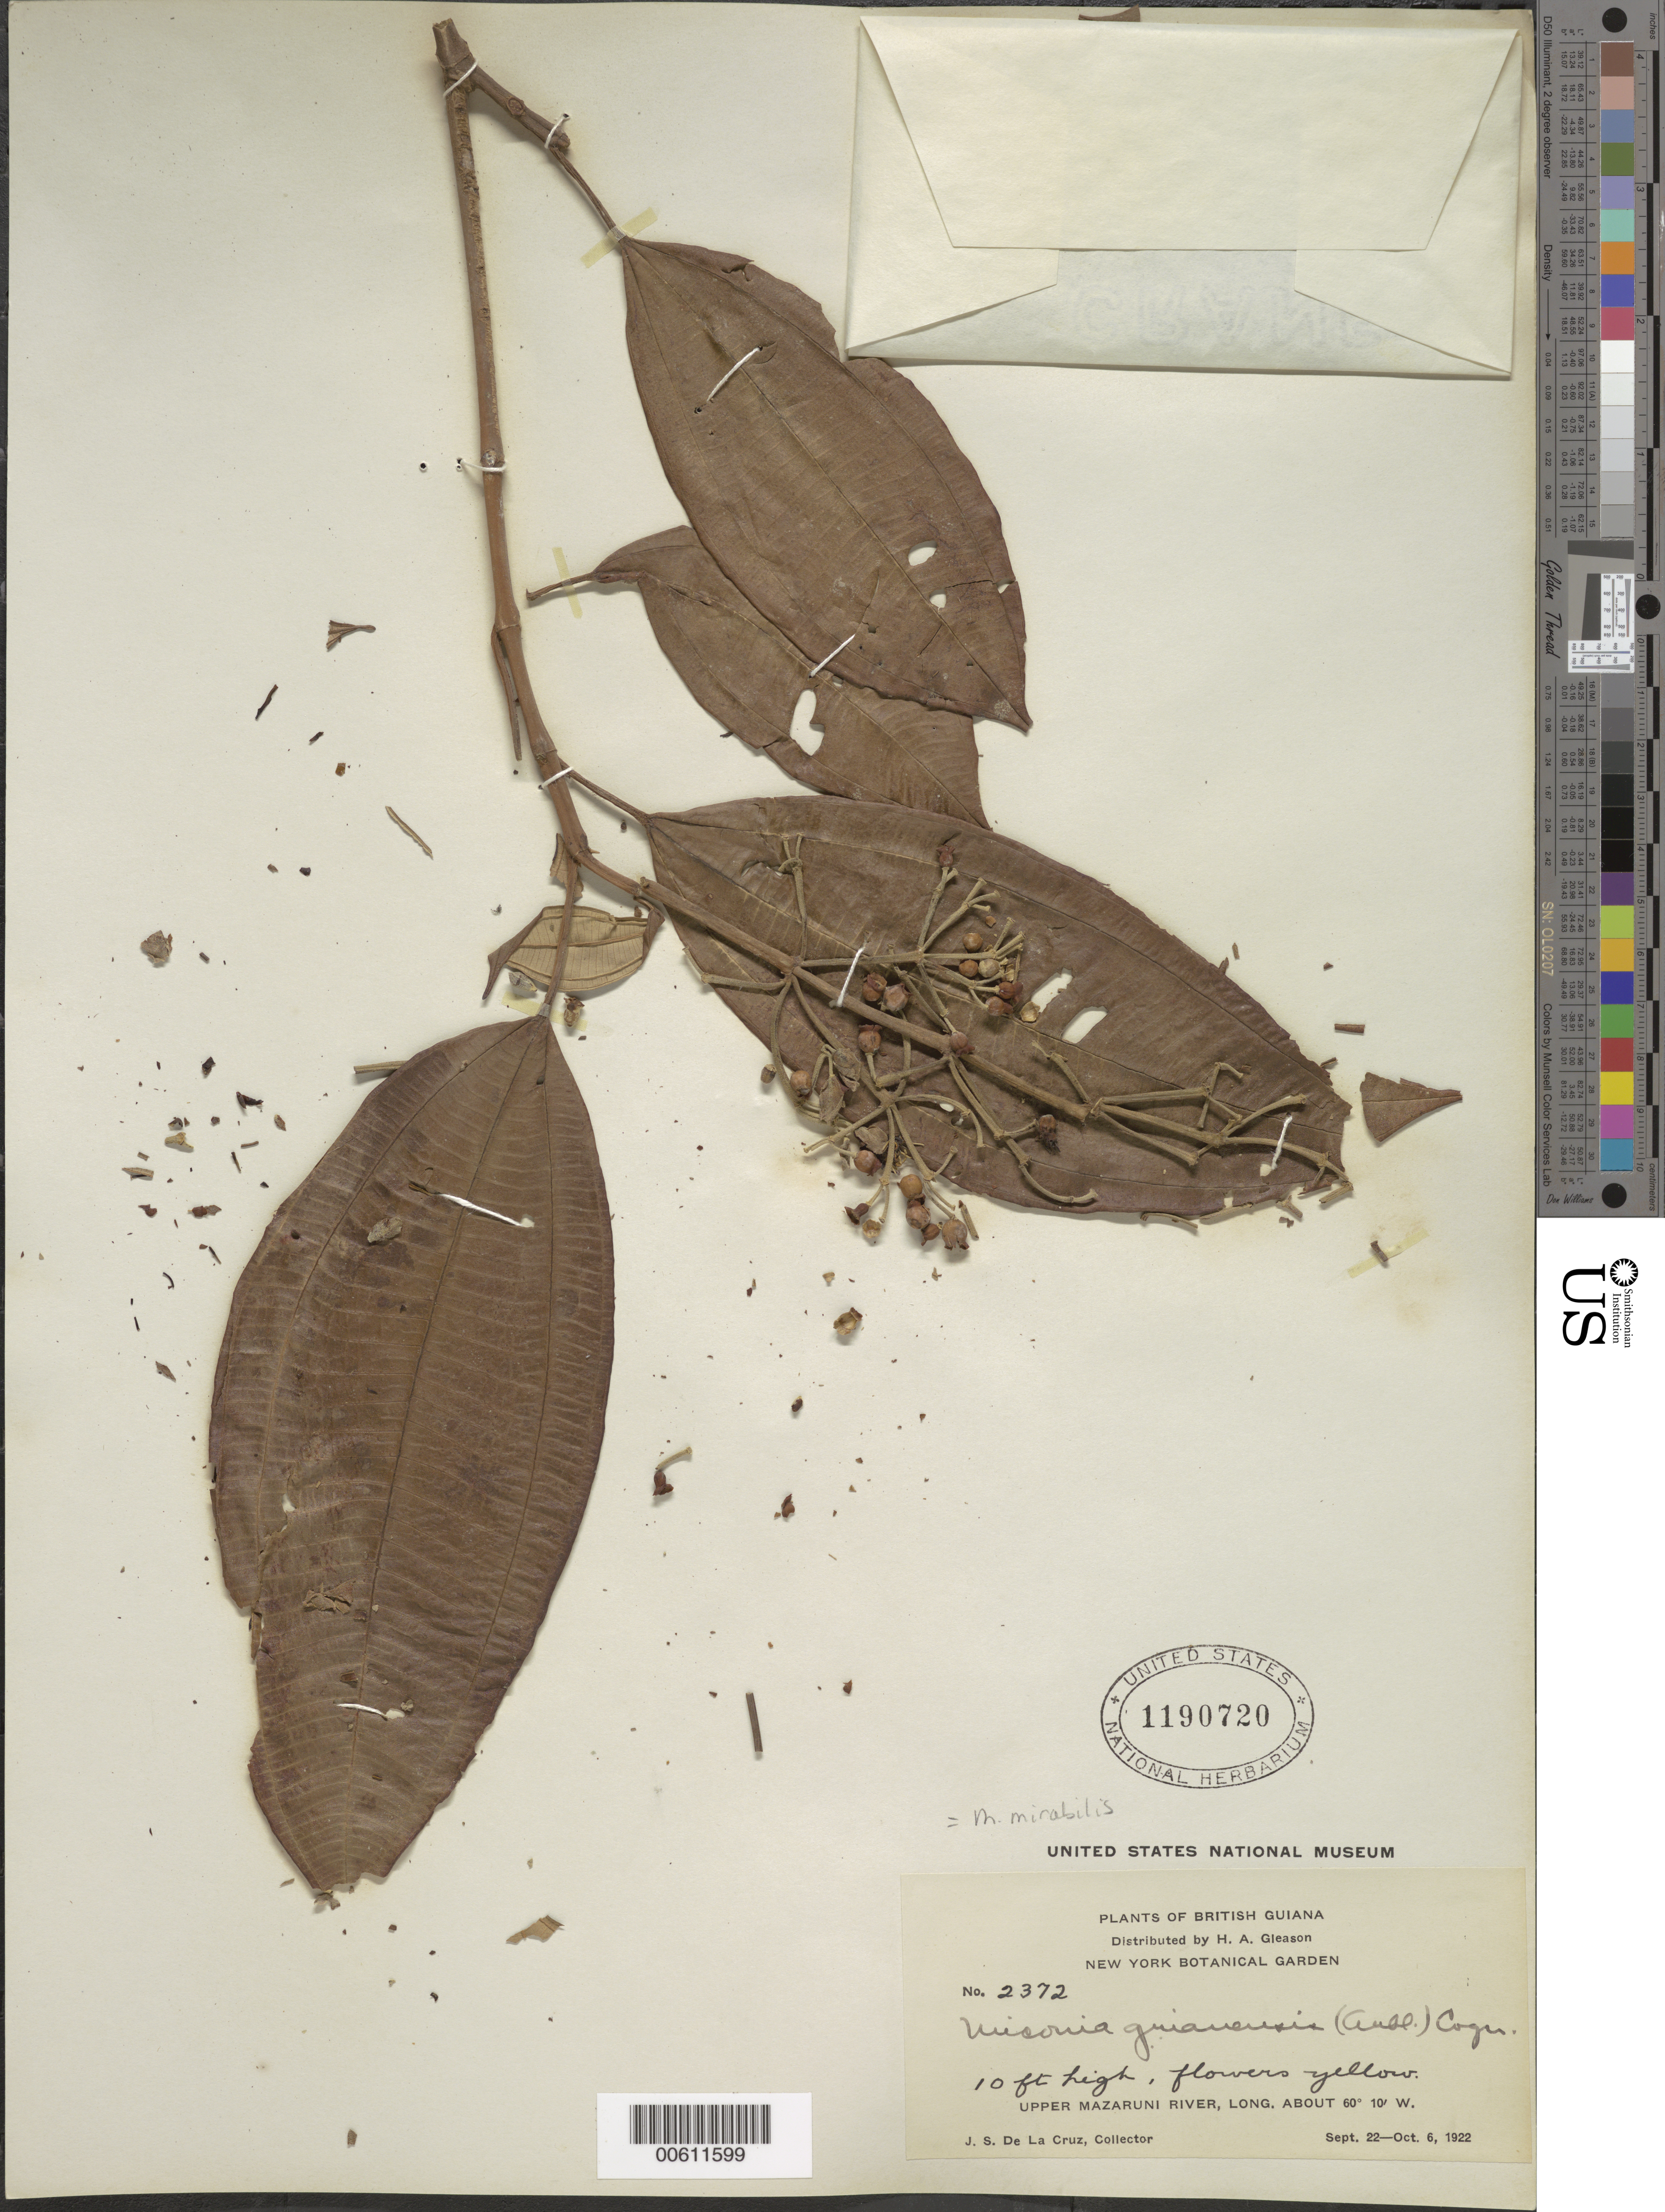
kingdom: Plantae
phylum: Tracheophyta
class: Magnoliopsida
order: Myrtales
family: Melastomataceae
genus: Miconia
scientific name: Miconia mirabilis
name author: (Aubl.) L.O. Williams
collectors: J. S. de la Cruz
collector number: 2372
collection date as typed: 22-Sep-22 to 6-Oct-22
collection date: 1922-09-22/1922-10-06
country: Guyana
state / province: Cuyuni-Mazaruni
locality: Upper Mazaruni R.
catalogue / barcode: US 1190720